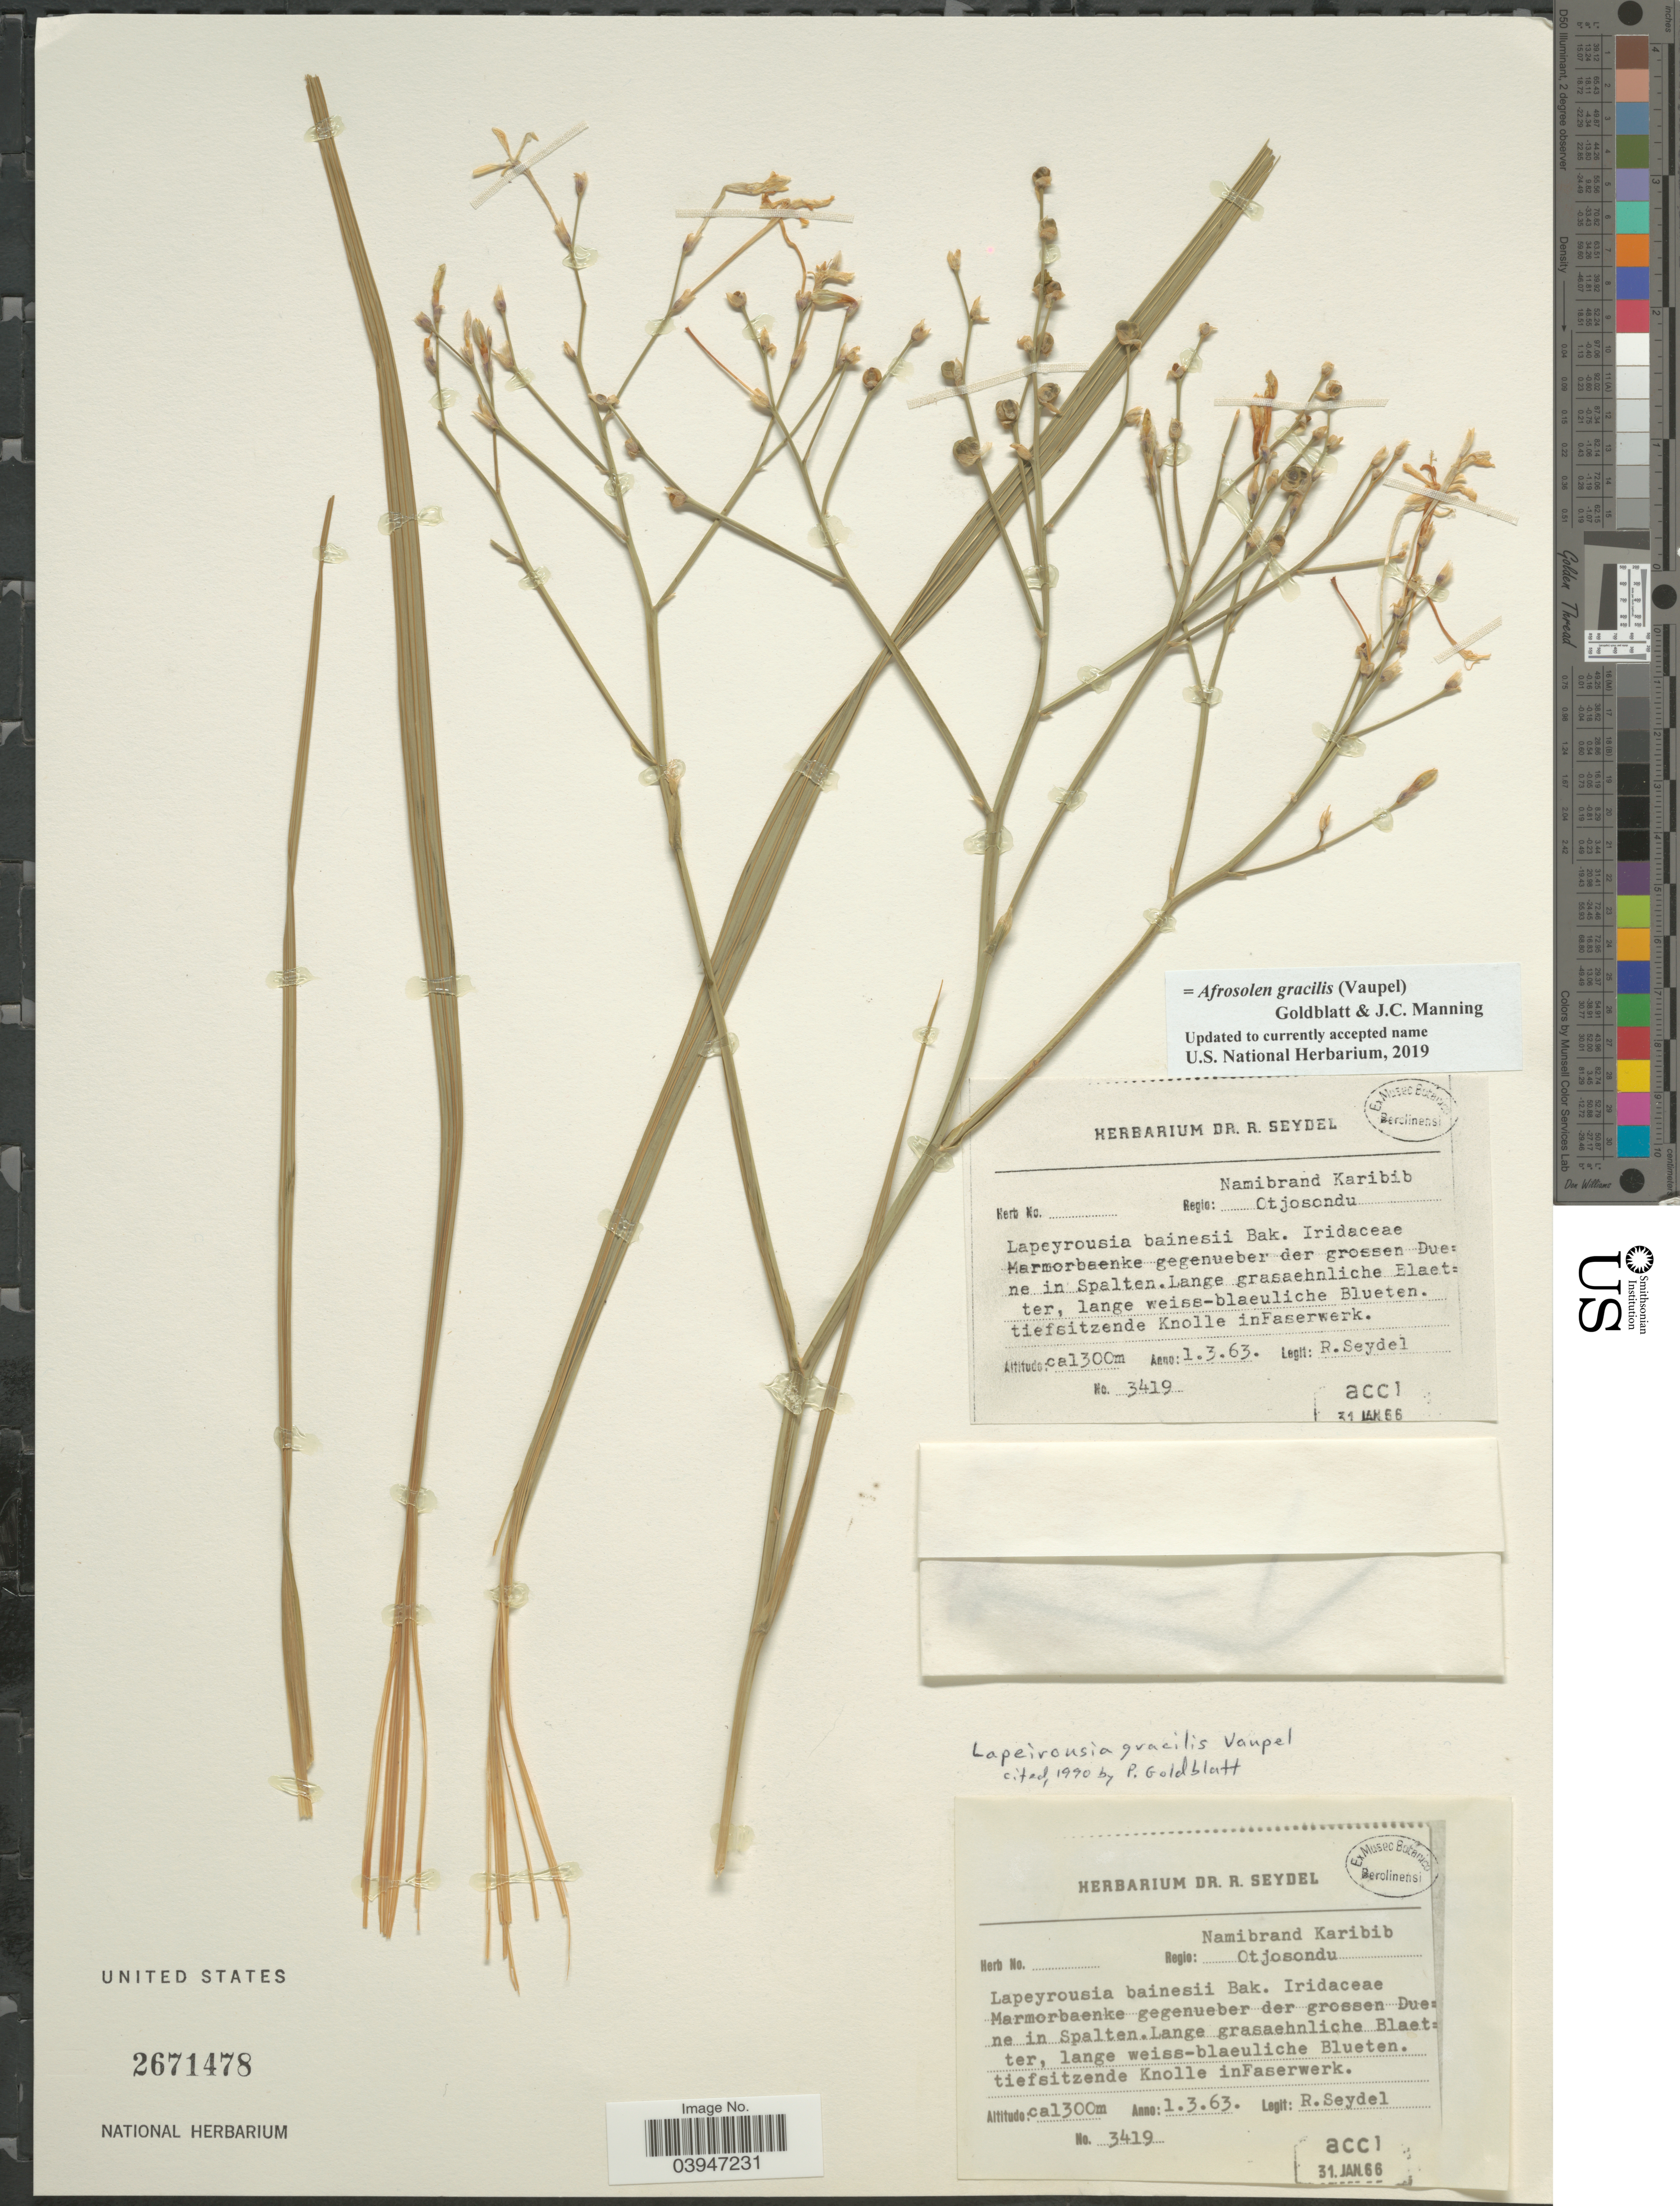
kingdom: Plantae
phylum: Tracheophyta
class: Liliopsida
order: Asparagales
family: Iridaceae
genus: Afrosolen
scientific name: Afrosolen gracilis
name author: (Vaupel) Goldblatt & J.C. Manning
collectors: R. Seydel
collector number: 3419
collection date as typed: Transcribed d/m/y: 1/3/63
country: Namibia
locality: Regio: Namibrand Karibib Otjosondu.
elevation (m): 1300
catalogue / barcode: US 2671478